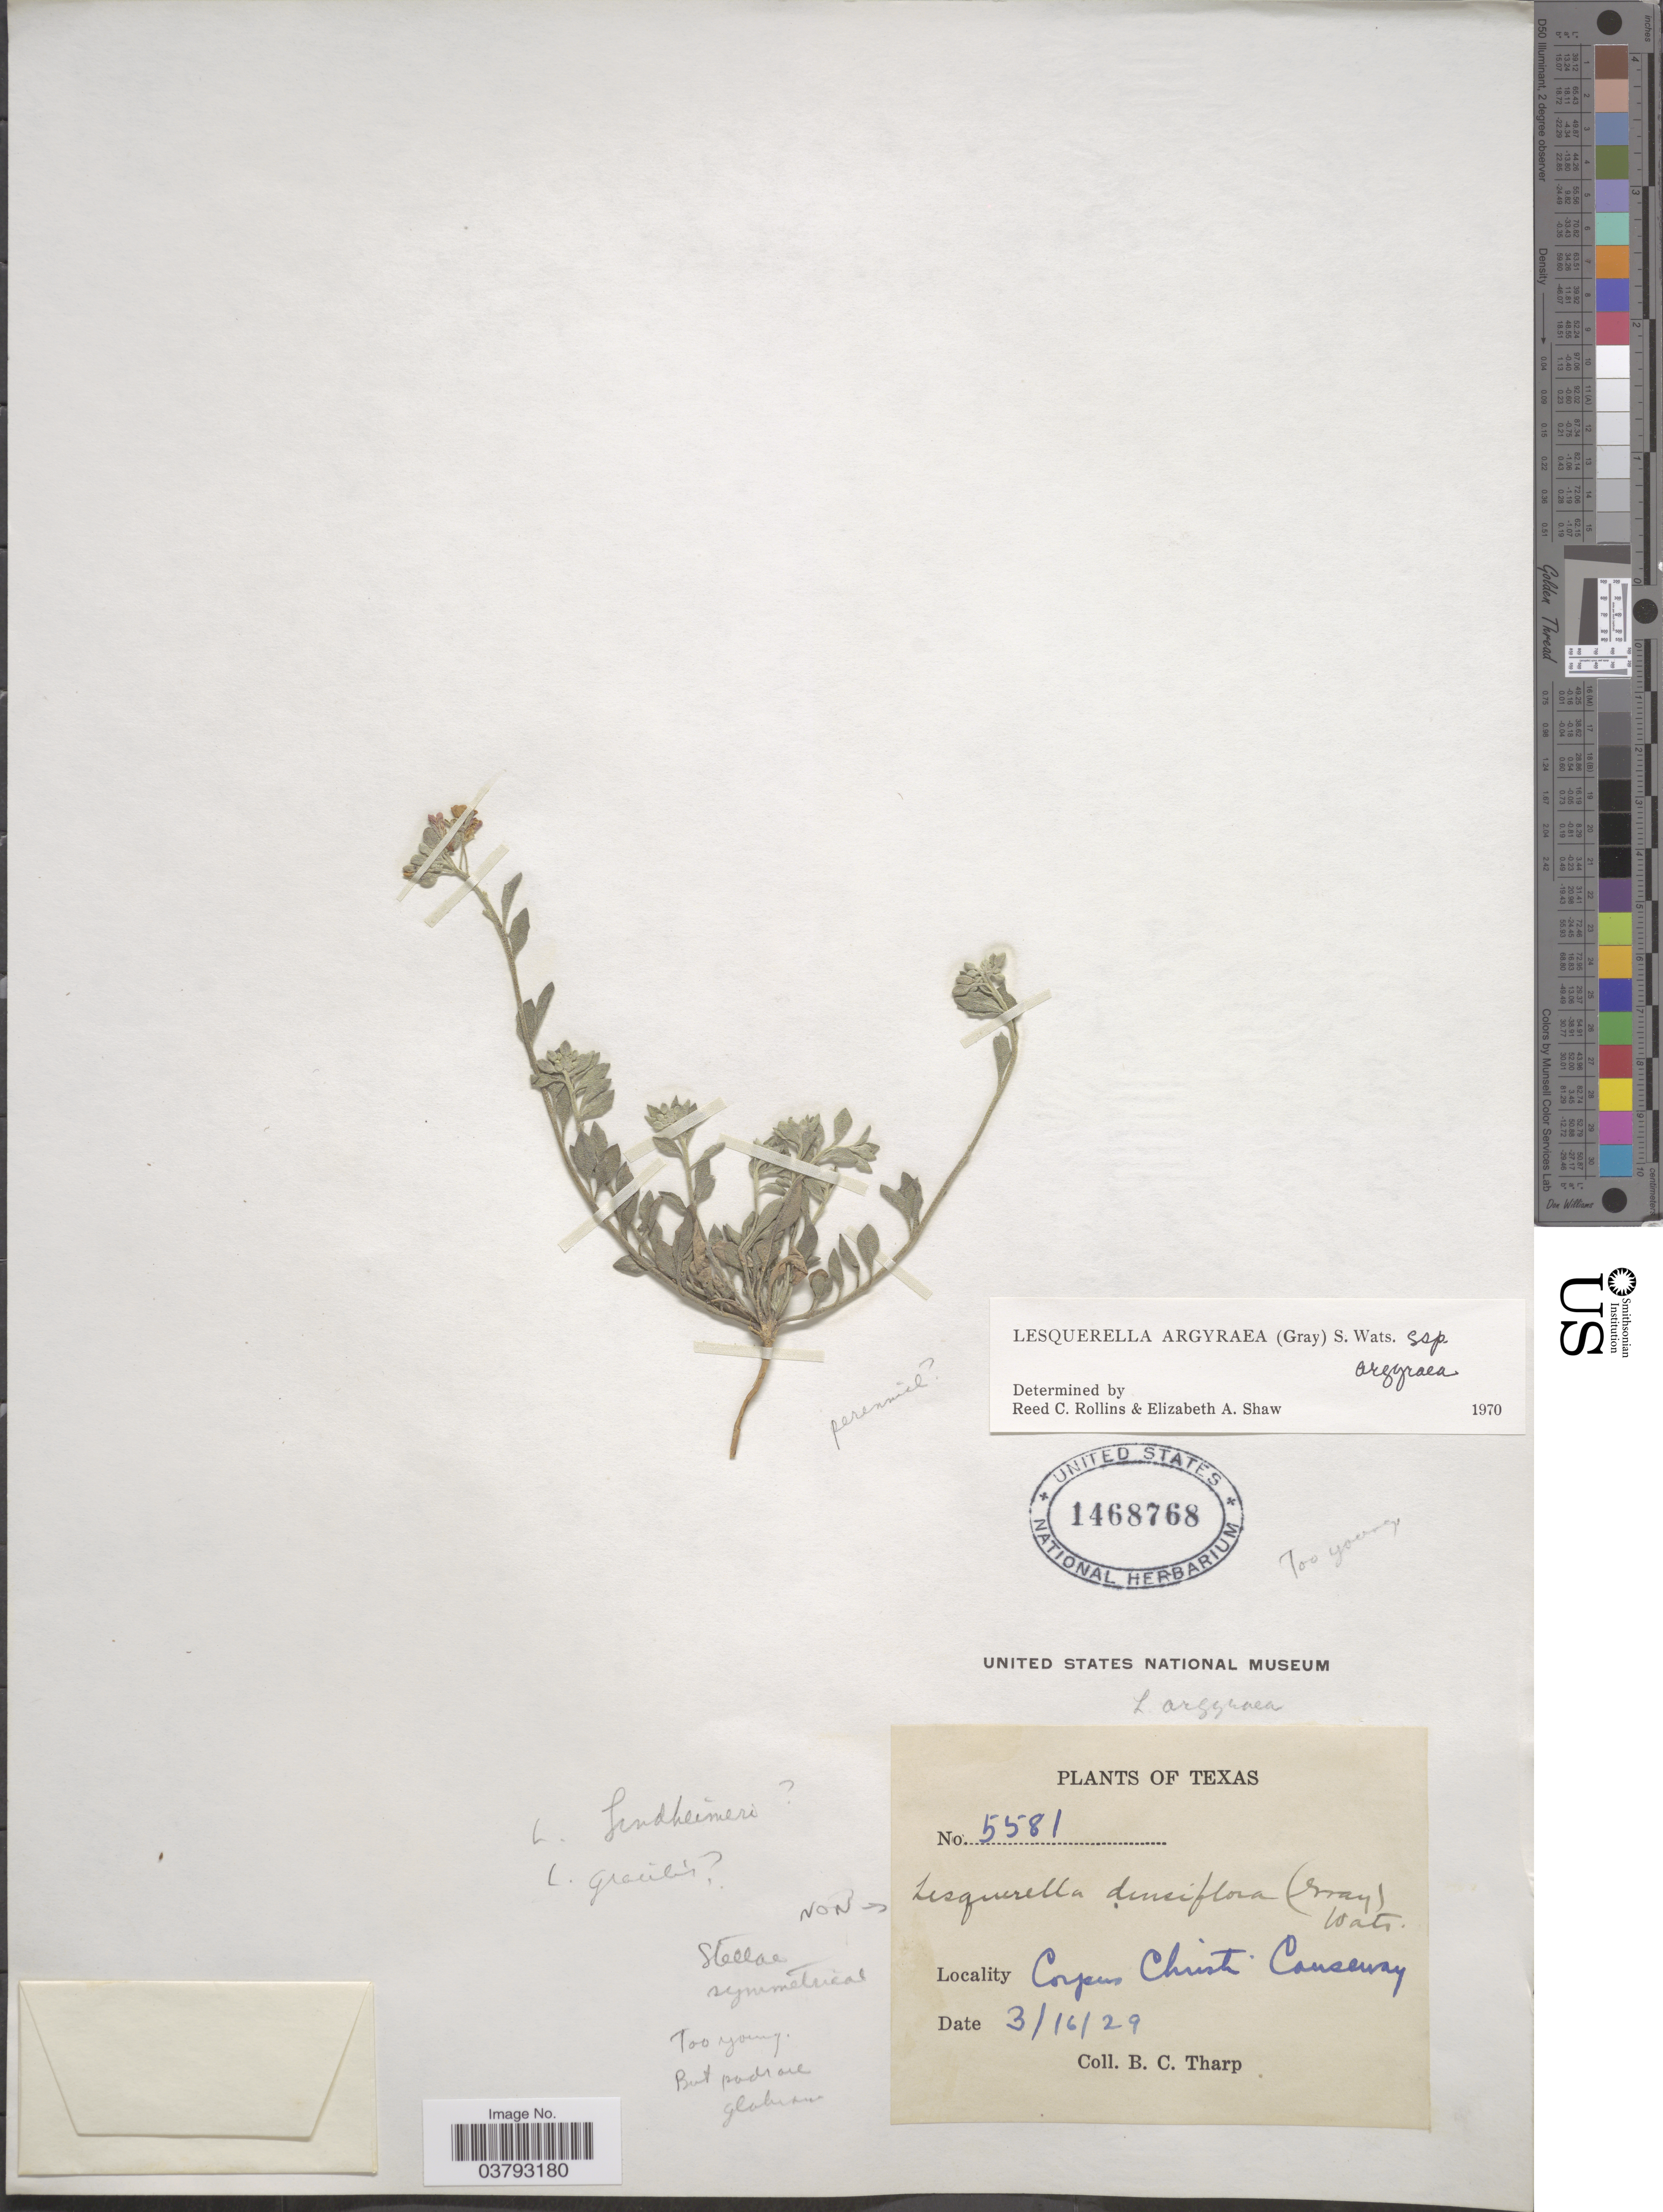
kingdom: Plantae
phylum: Tracheophyta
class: Magnoliopsida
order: Brassicales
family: Brassicaceae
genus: Lesquerella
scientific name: Lesquerella argyraea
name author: (A. Gray) S. Watson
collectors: B. C. Tharp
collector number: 5581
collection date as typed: Transcribed d/m/y: 16/3/29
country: United States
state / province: Texas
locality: Corpus Christi Causeway.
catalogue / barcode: US 1468768